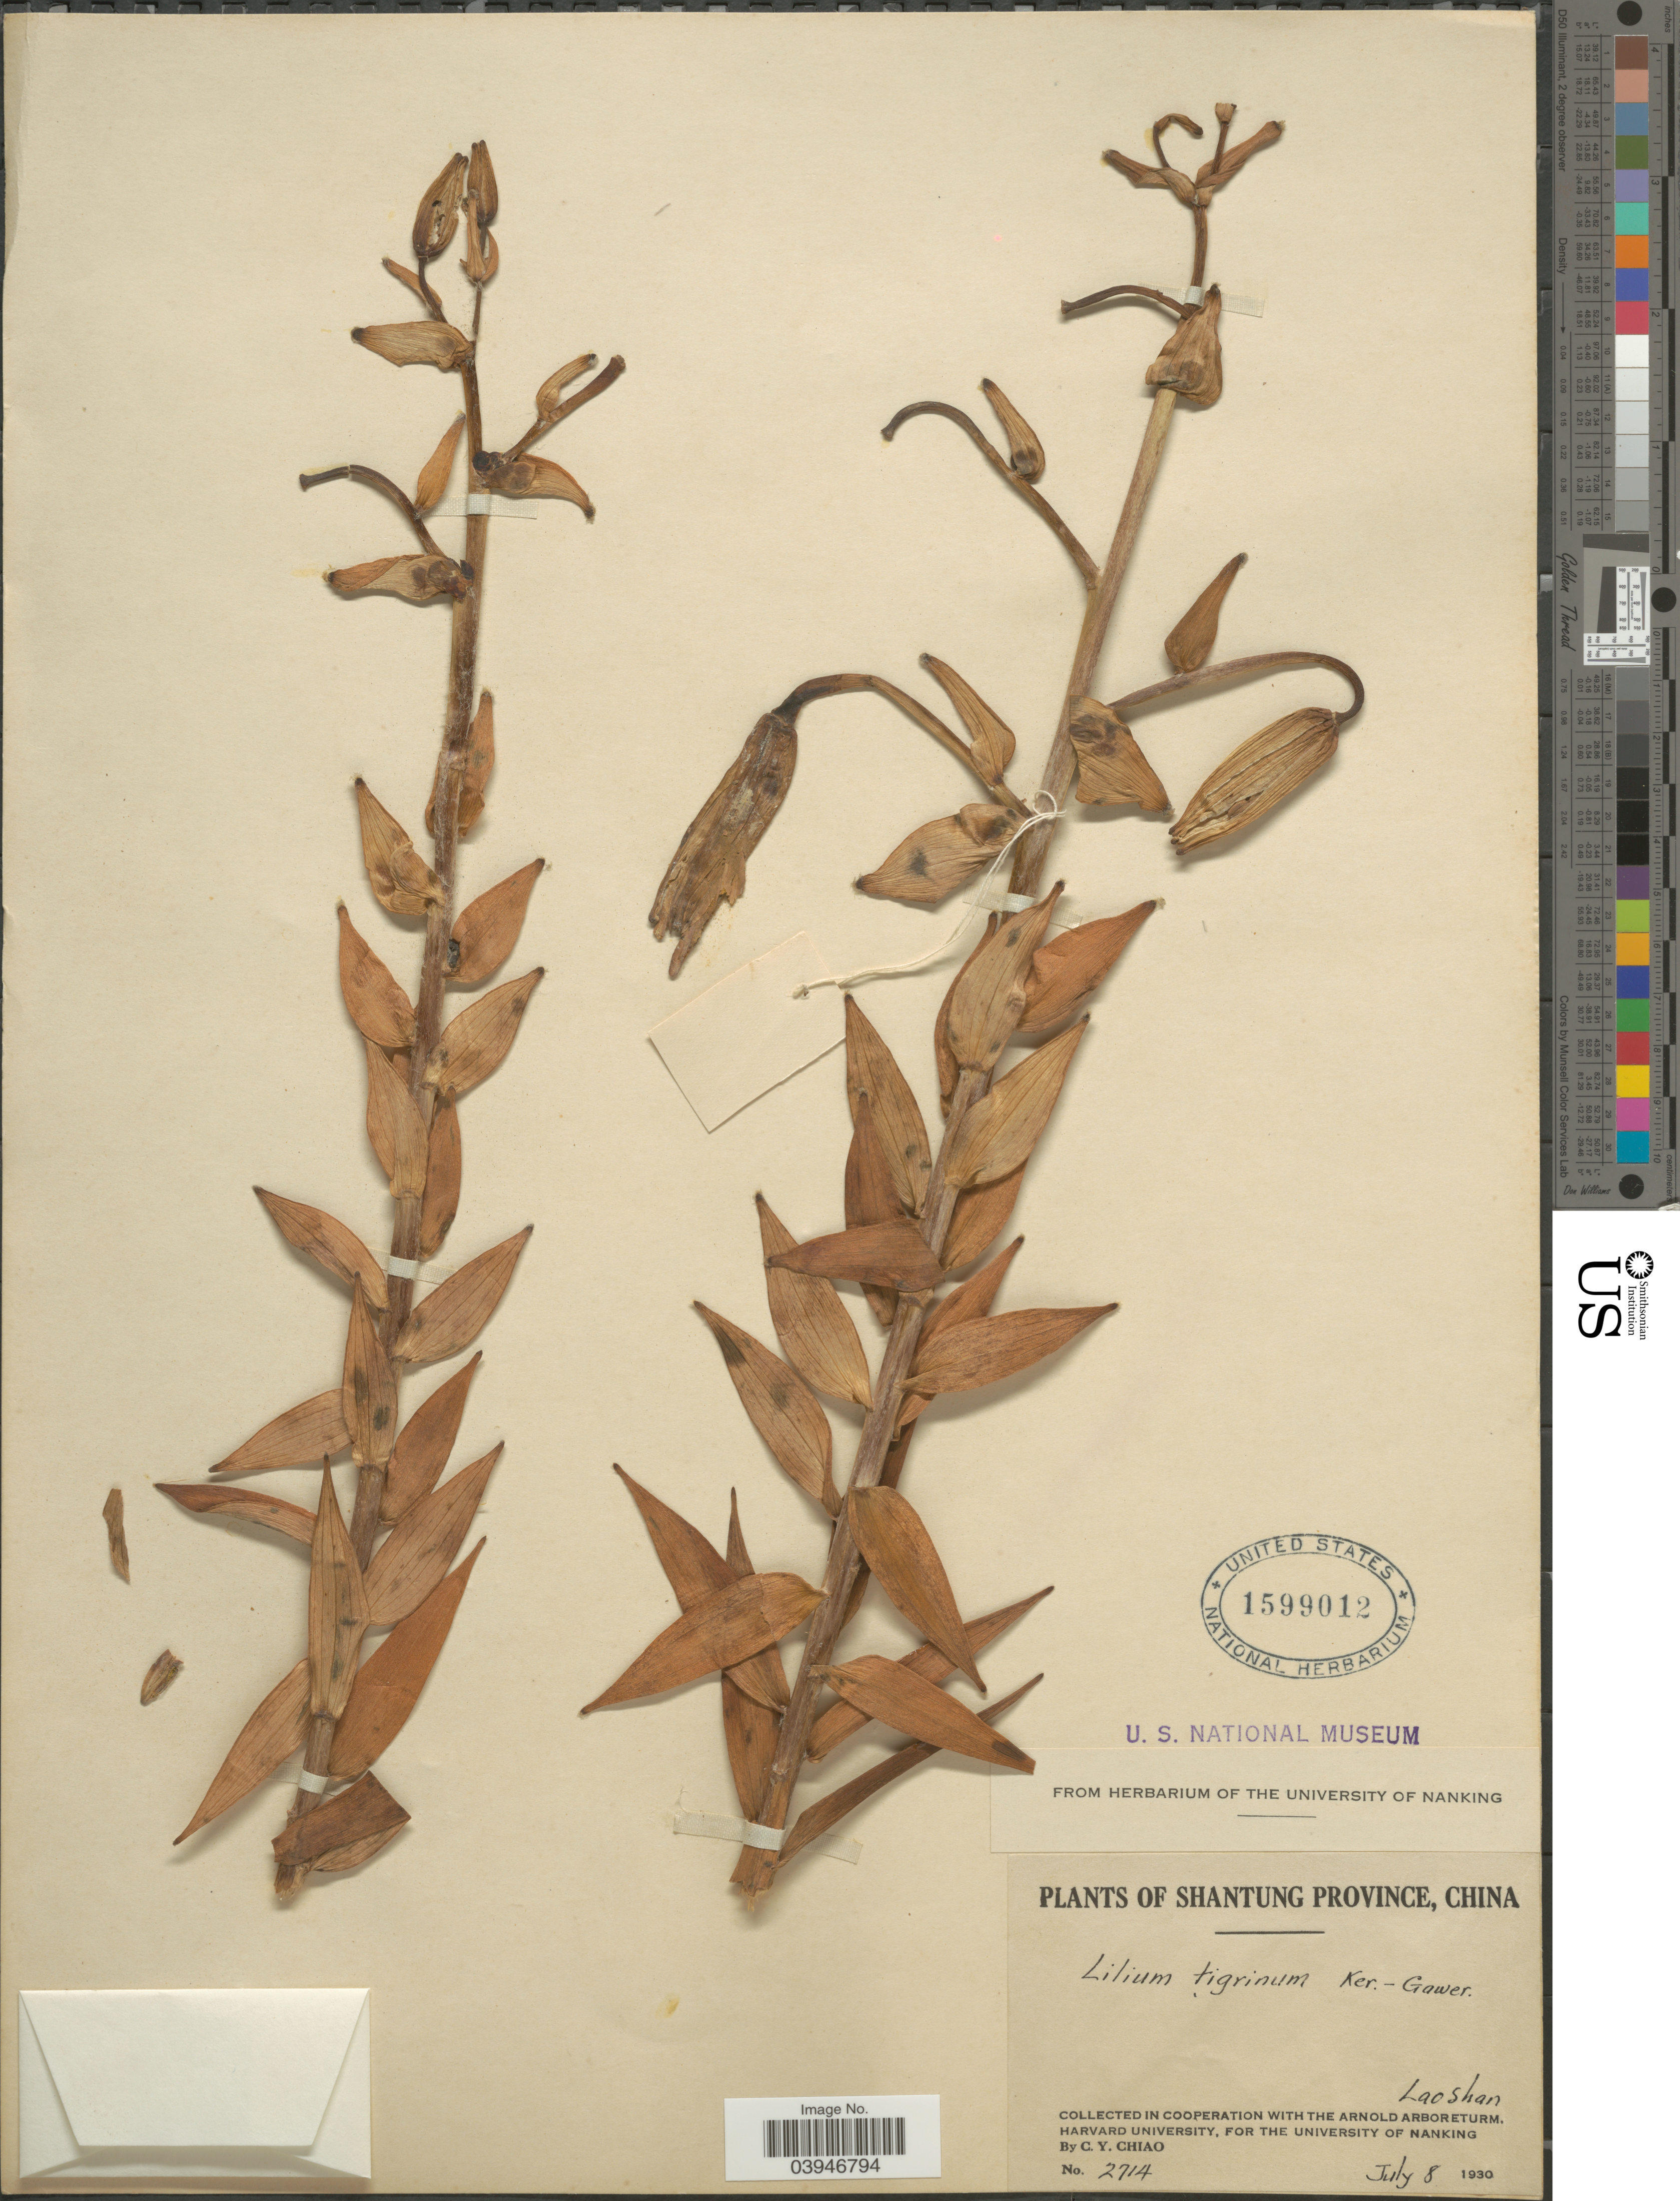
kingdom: Plantae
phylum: Tracheophyta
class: Liliopsida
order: Liliales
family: Liliaceae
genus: Lilium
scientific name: Lilium tigrinum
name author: Ker Gawl.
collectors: C. Y. Chiao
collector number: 2714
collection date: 1930-07-08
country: China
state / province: Shandong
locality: Shantung Province. Lao Shan.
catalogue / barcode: US 1599012